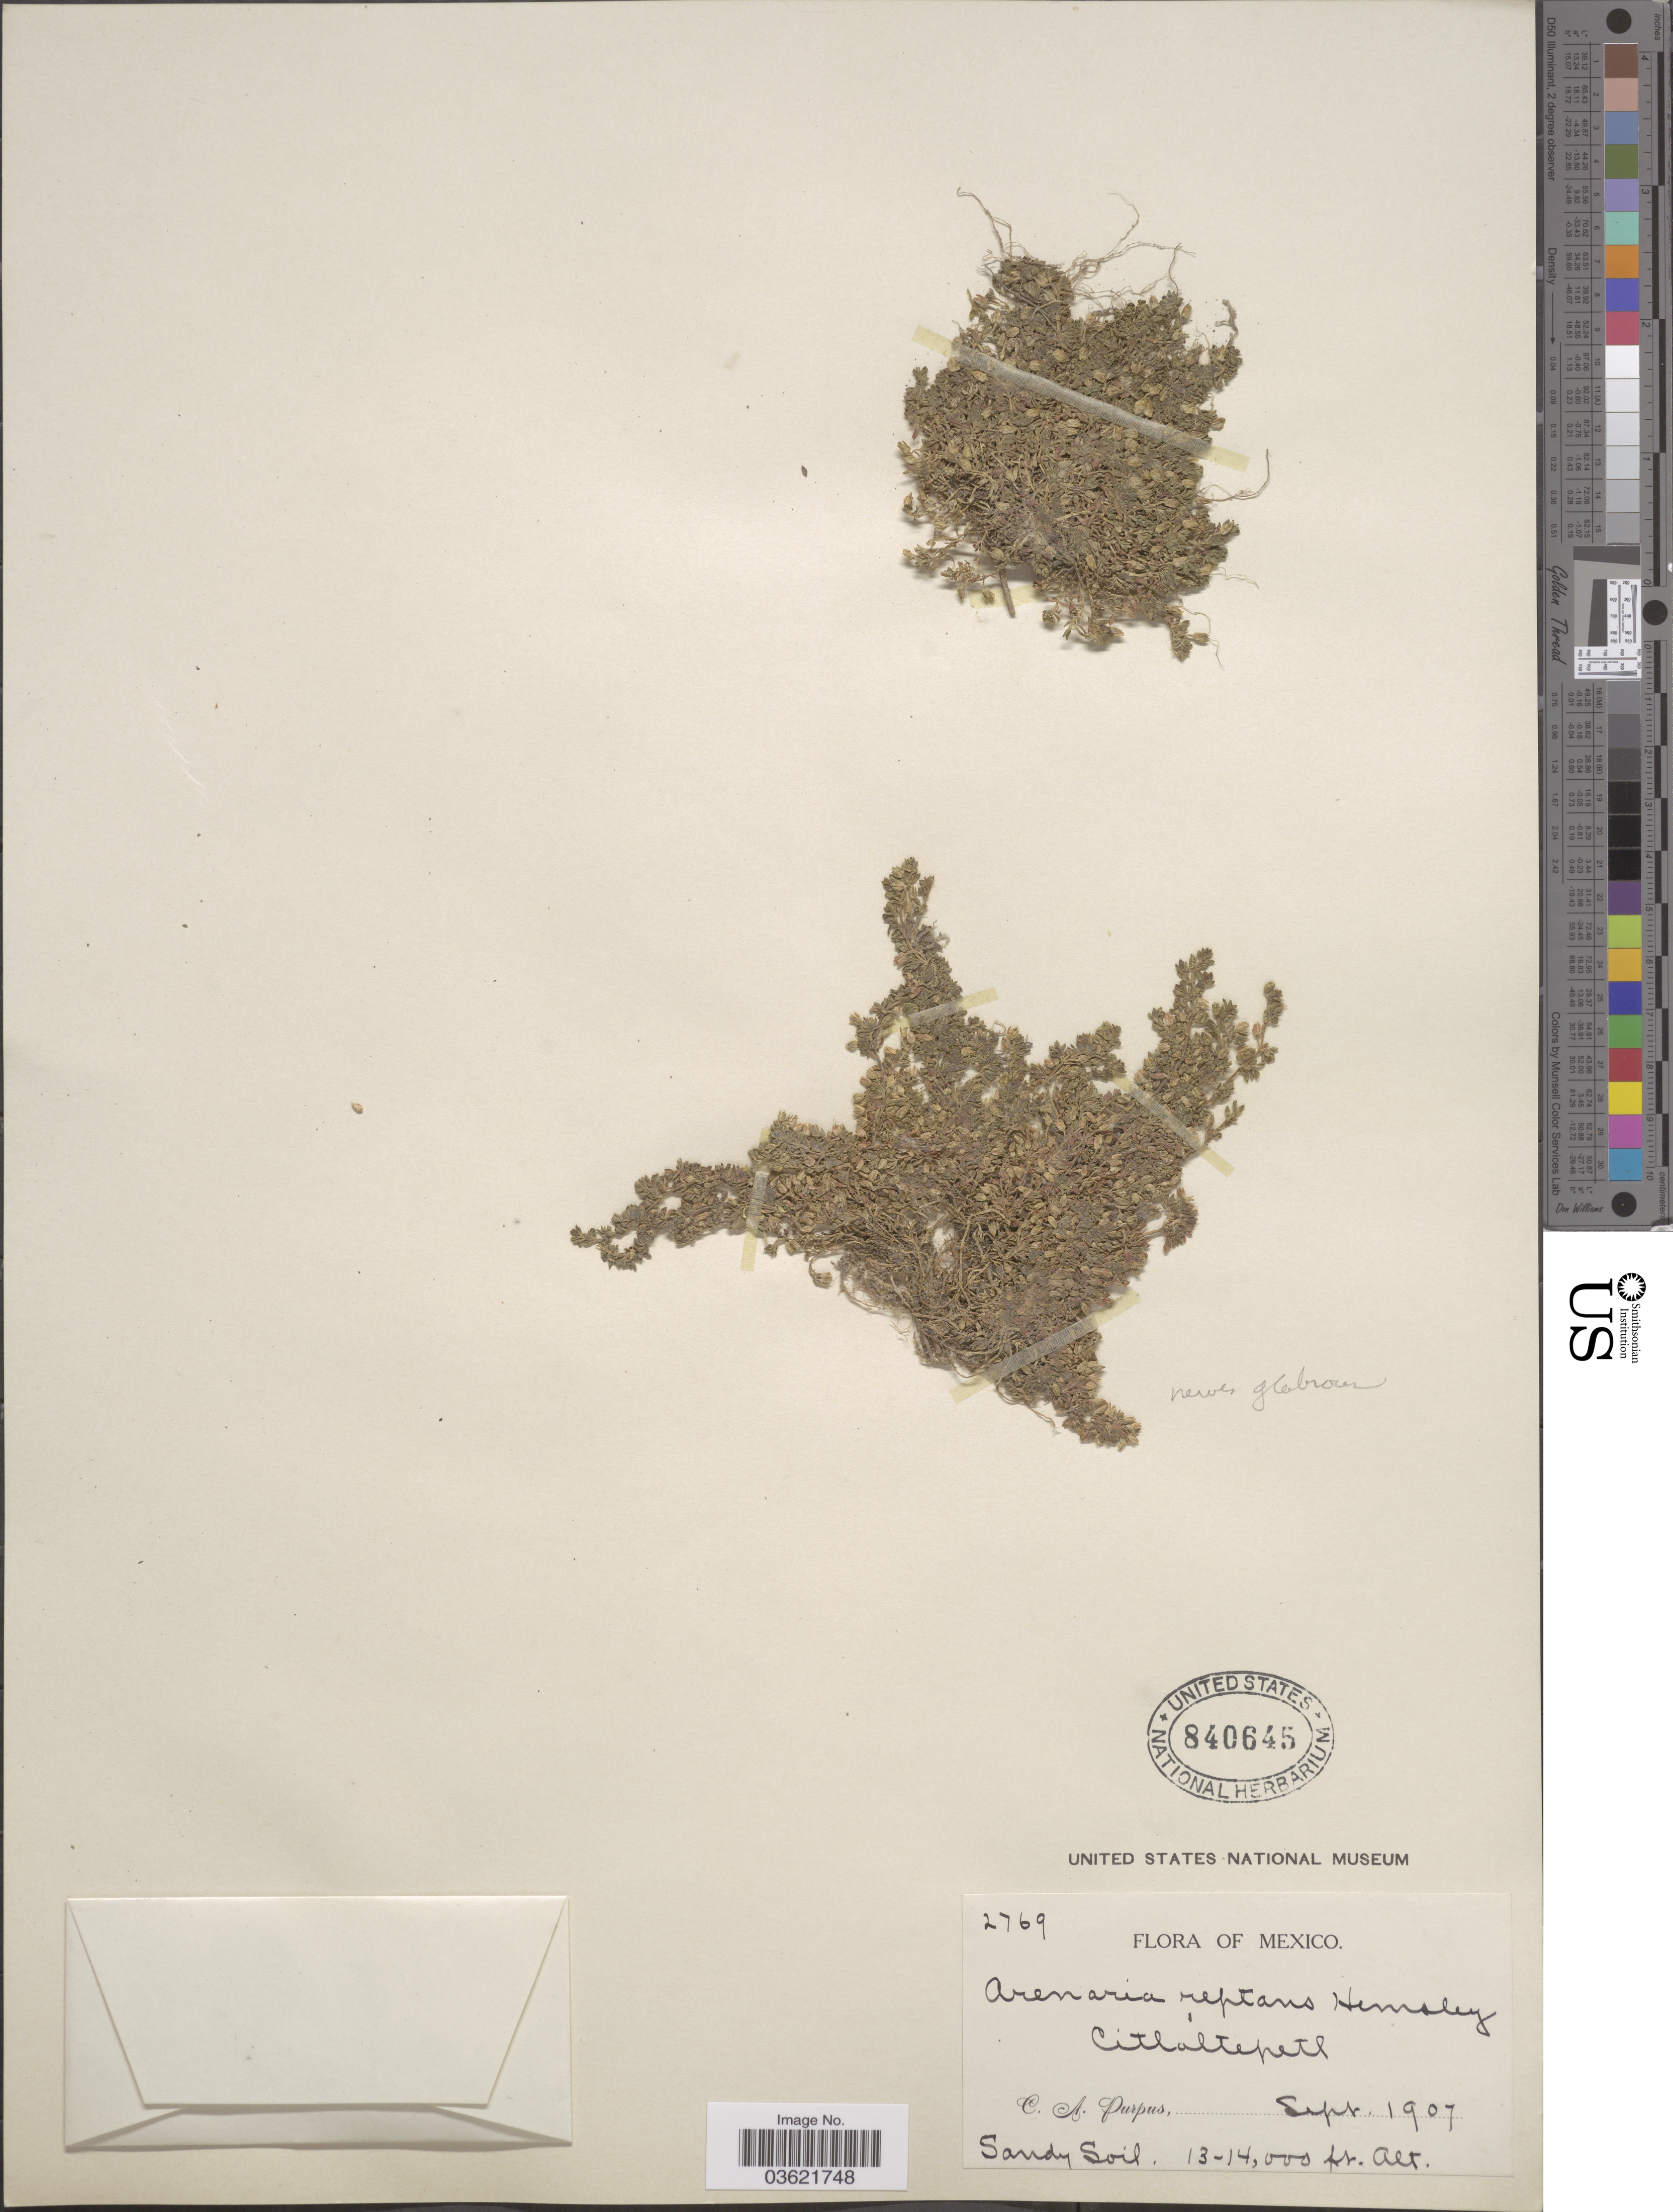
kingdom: Plantae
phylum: Tracheophyta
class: Magnoliopsida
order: Caryophyllales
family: Caryophyllaceae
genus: Arenaria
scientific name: Arenaria sp.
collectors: C. A. Purpus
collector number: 2769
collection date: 1907-09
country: Mexico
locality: Citlaltepetl.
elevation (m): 3962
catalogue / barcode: US 840645